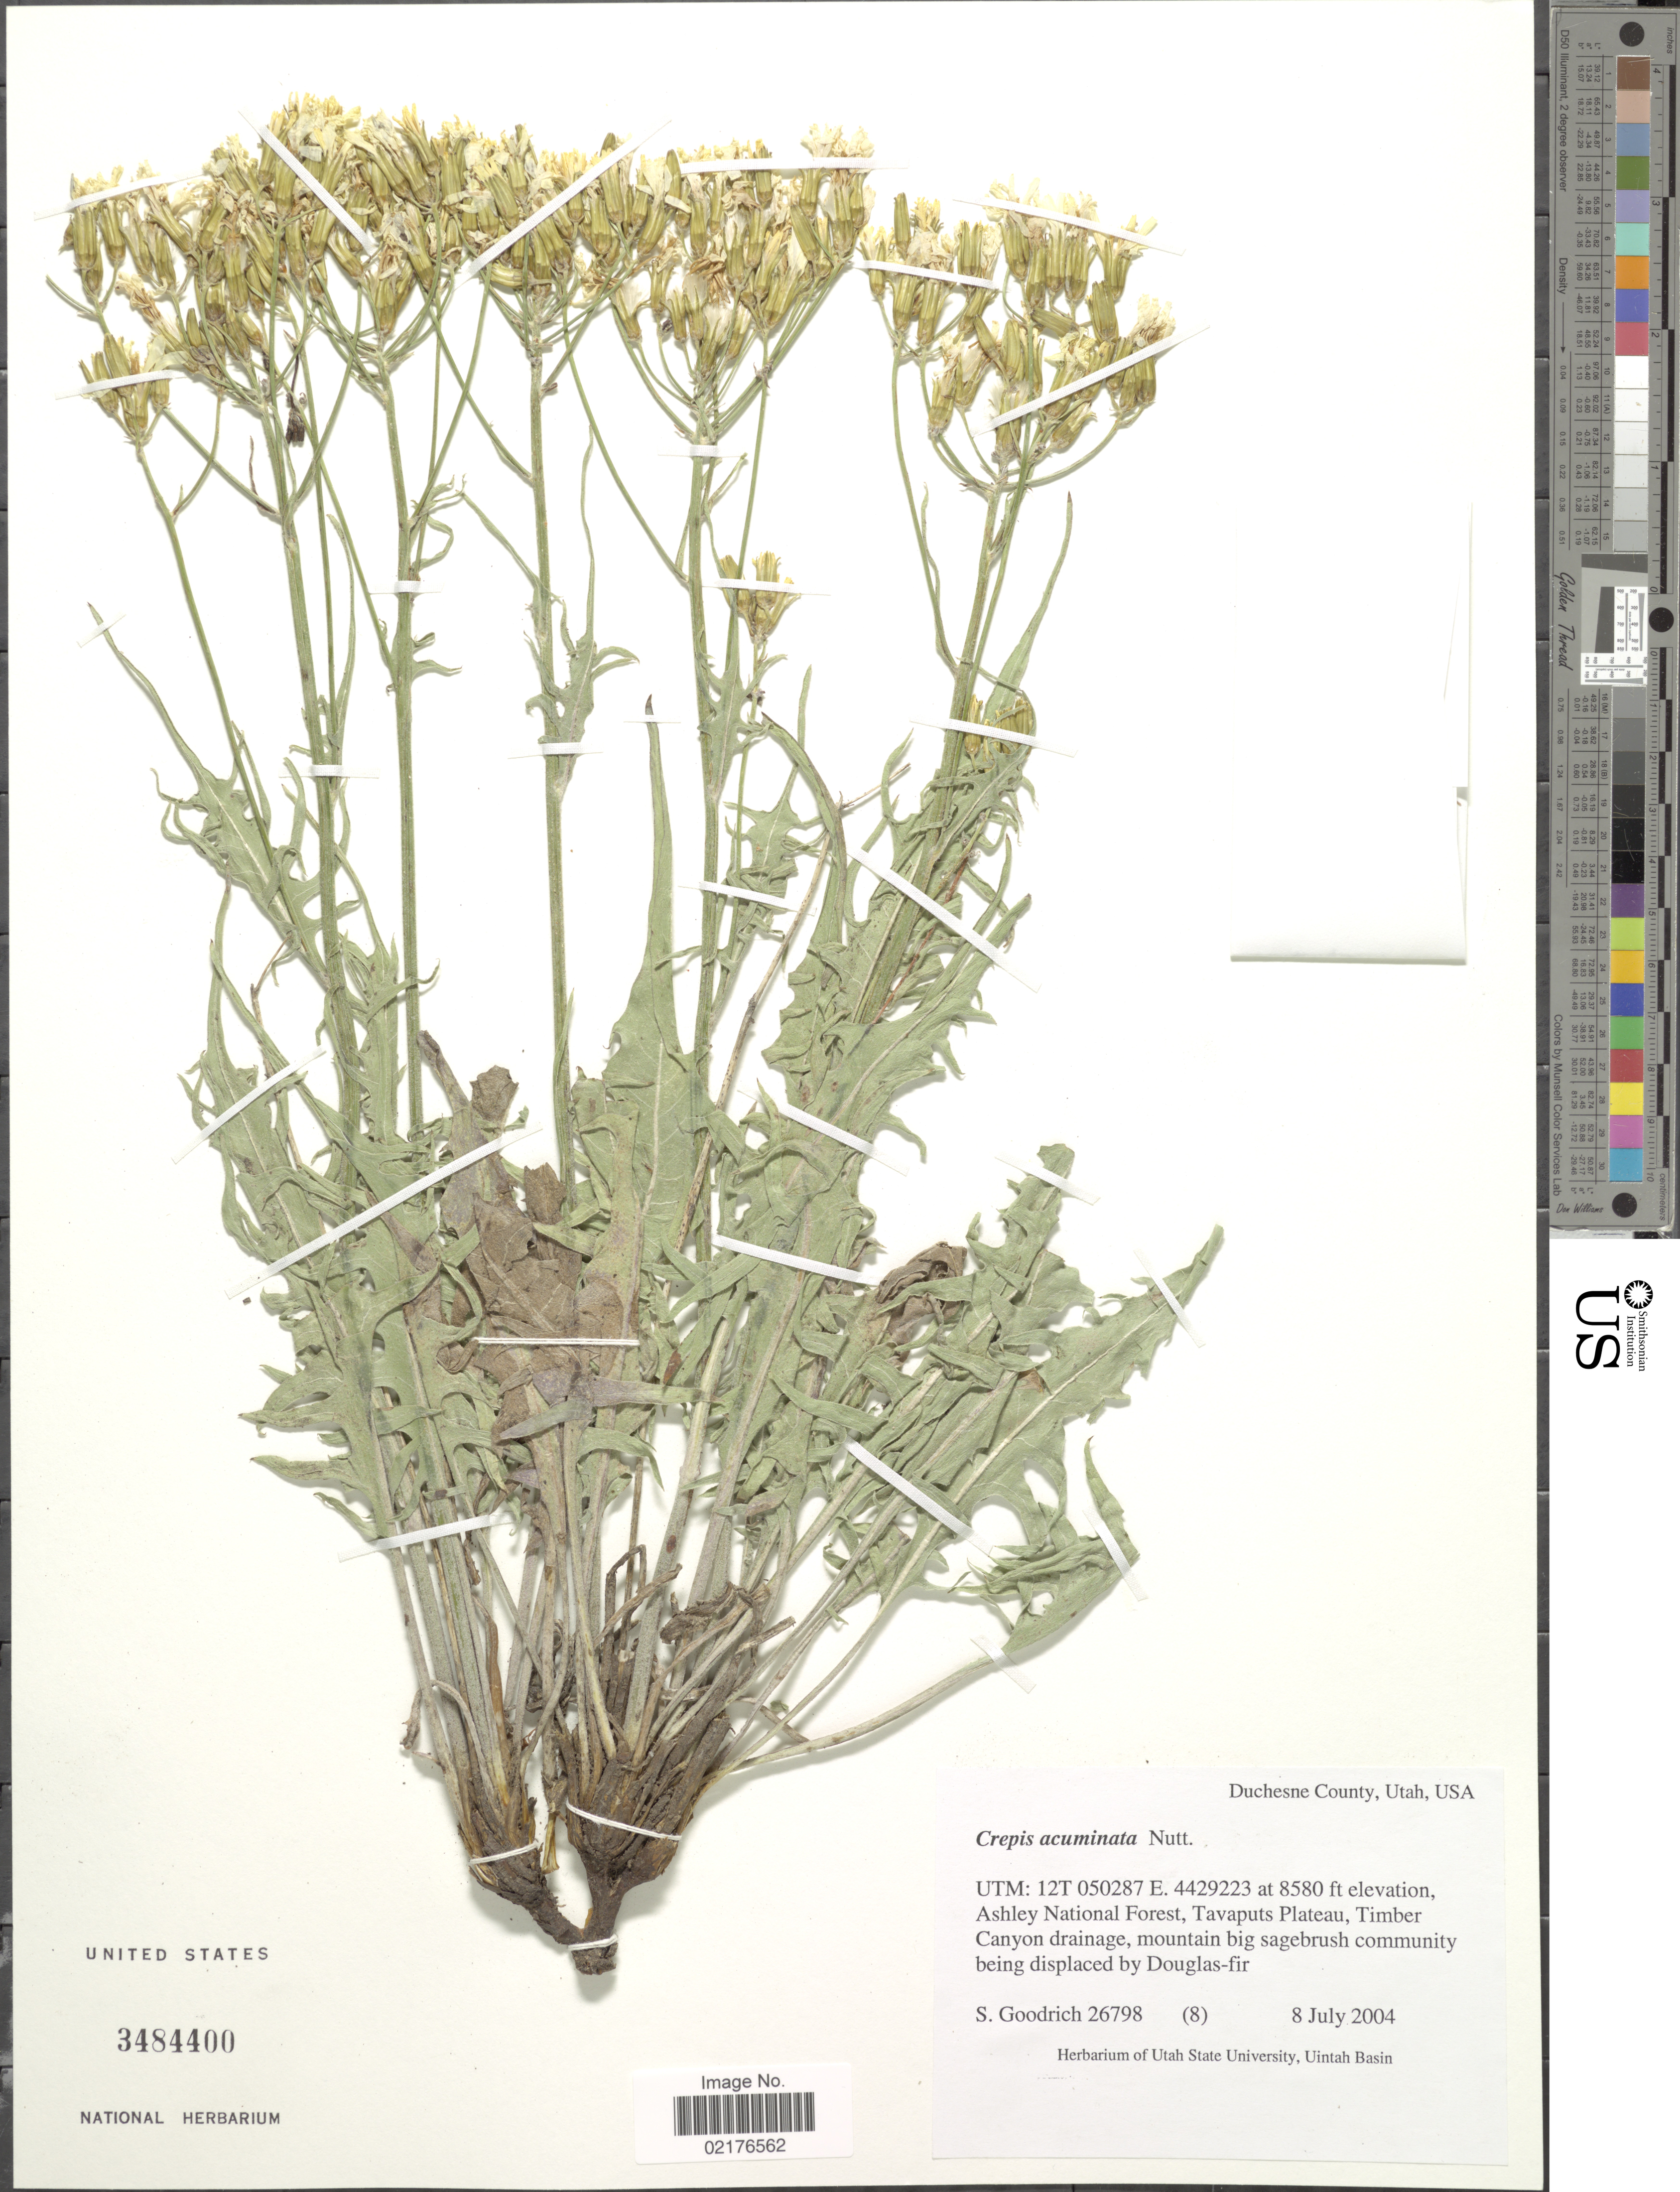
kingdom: Plantae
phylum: Tracheophyta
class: Magnoliopsida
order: Asterales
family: Asteraceae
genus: Crepis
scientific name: Crepis acuminata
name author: Nutt.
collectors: S. Goodrich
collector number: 26798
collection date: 2004-07-08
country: United States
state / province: Utah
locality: Duchesne County, UTM: 12T 050287 E. 4429223, Ashley National Forest, Tavaputs Plateau, Timber Canyon drainage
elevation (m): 2615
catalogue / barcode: US 3484400